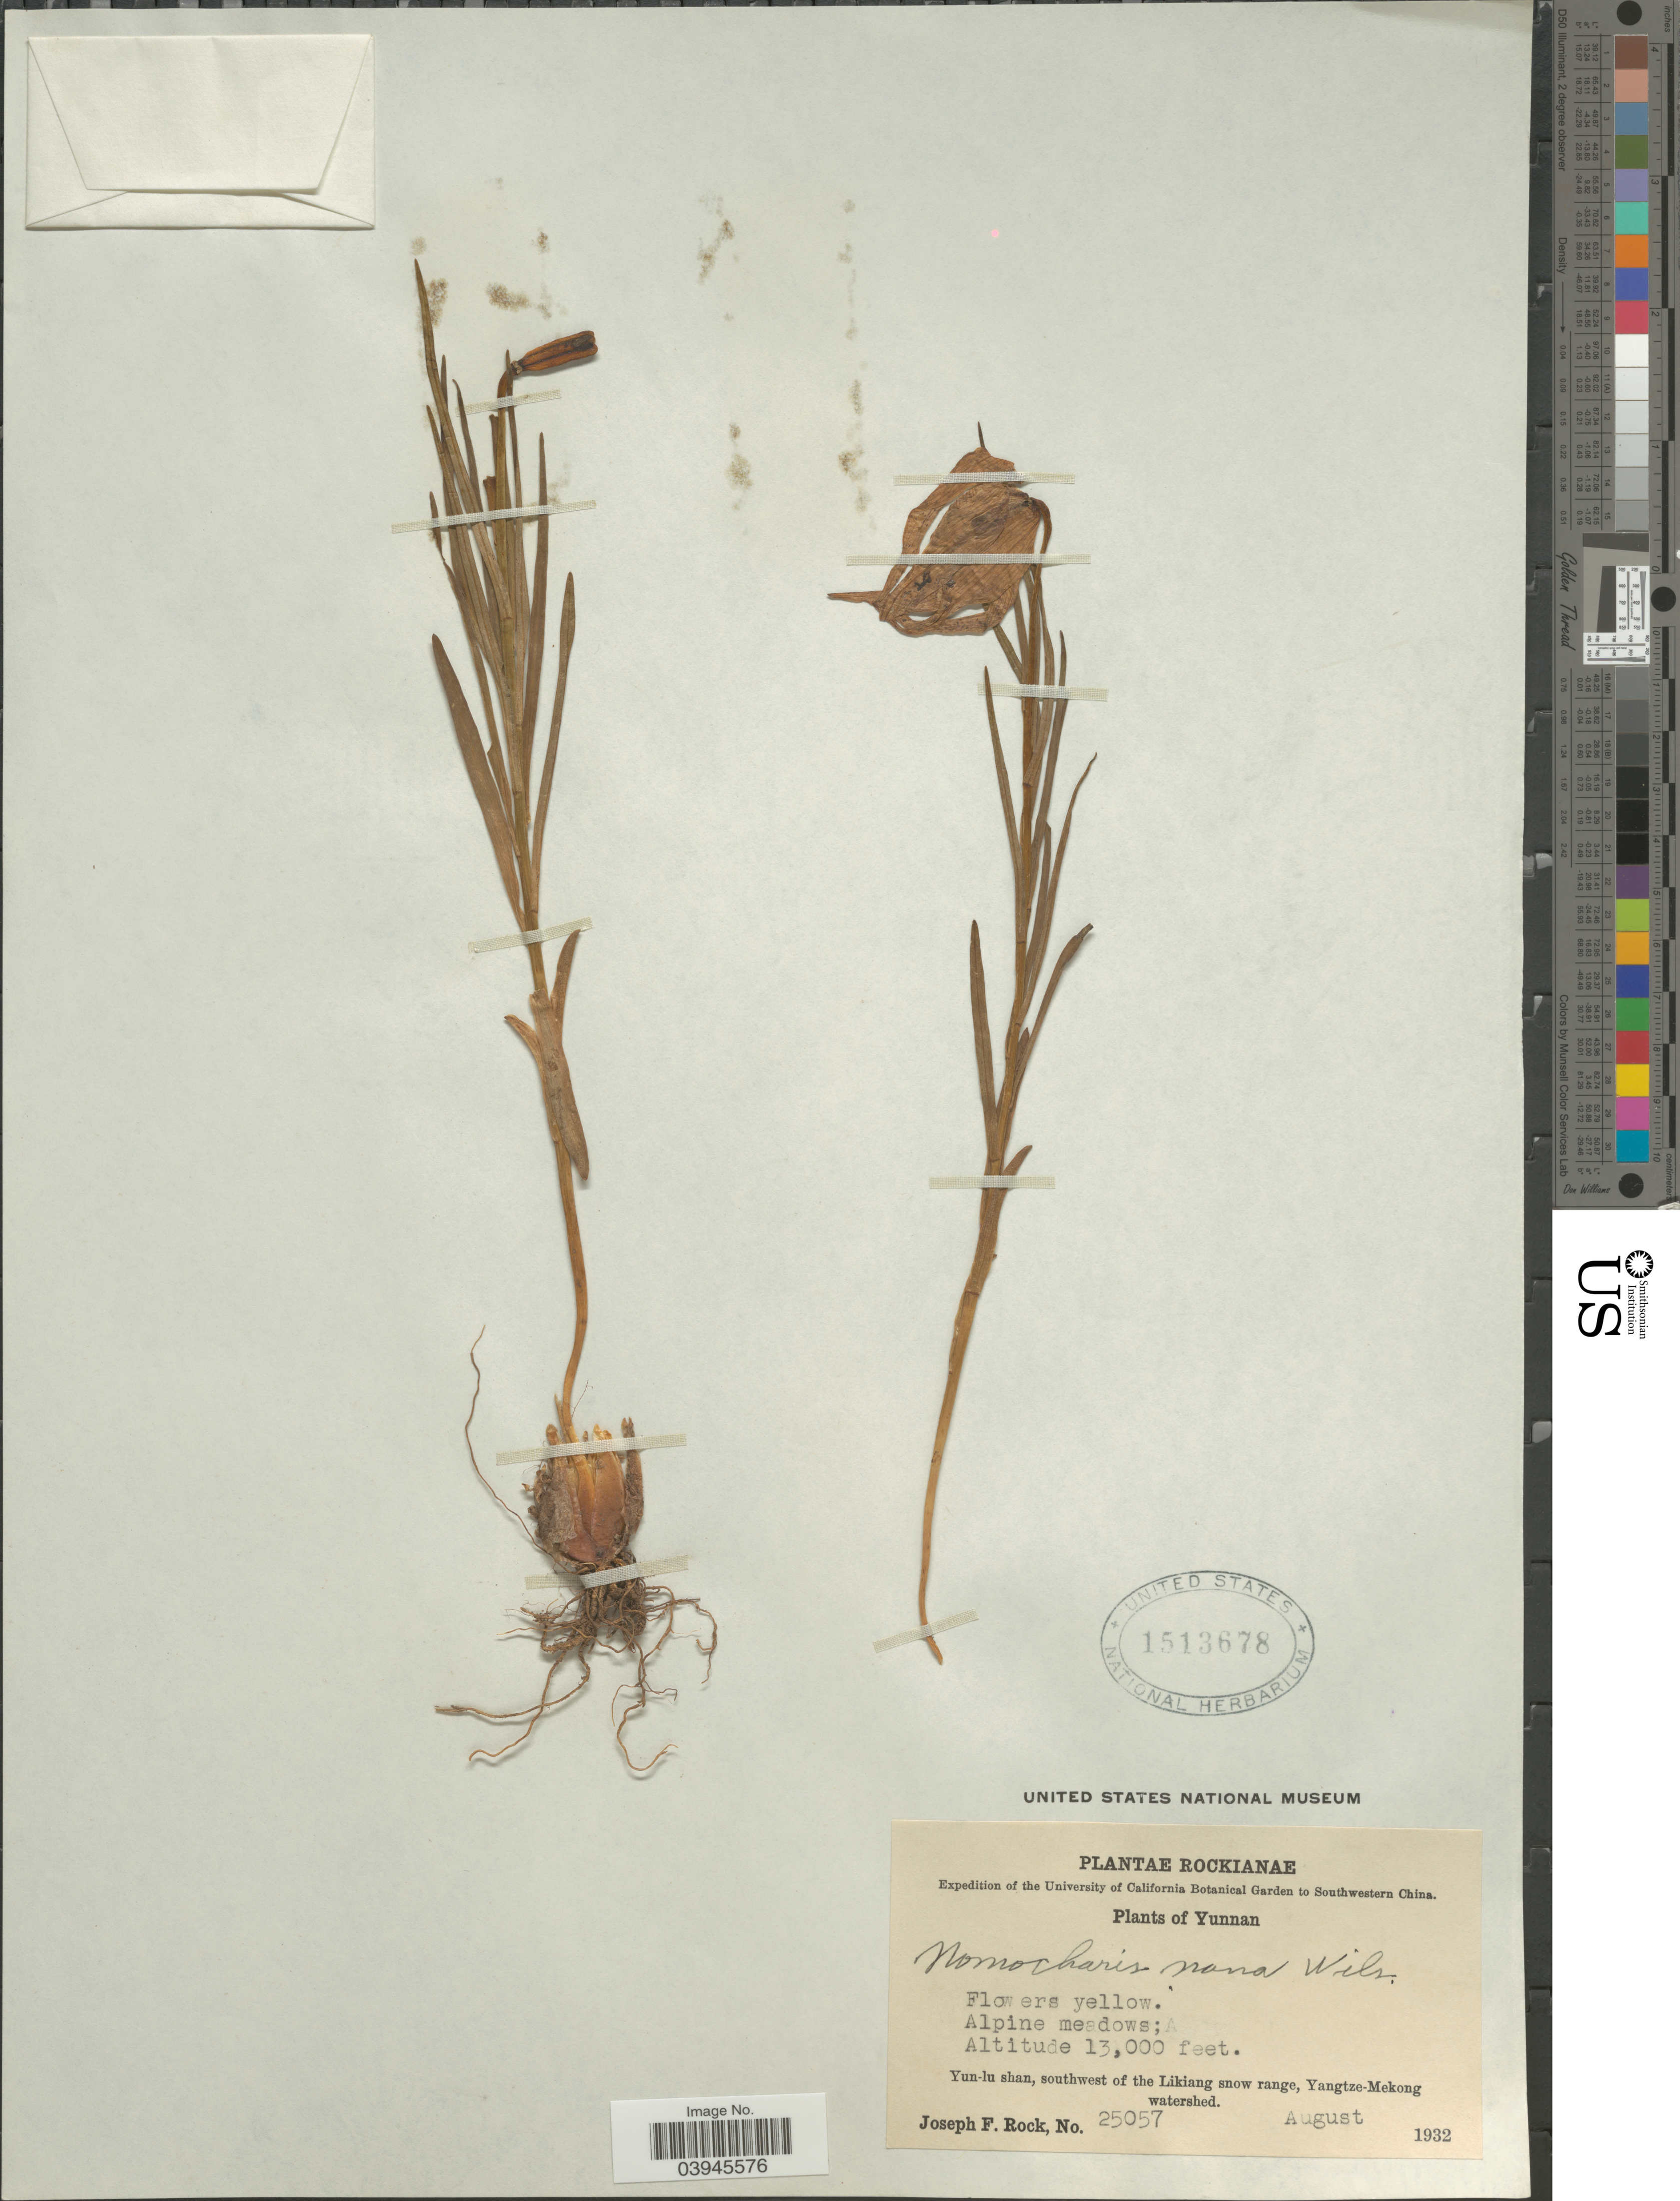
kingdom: Plantae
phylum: Tracheophyta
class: Liliopsida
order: Liliales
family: Liliaceae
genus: Lilium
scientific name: Lilium nanum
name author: Klotzsch & Garcke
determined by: Strong, Mark T., (BOT), Smithsonian Institution - National Museum of Natural History (UNITED STATES)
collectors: J. F. Rock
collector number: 25057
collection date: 1932-08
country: China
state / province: Yunnan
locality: Southwestern China. Yun-lu shan, southwest of the Likiang snow range, Yangtze-Mekong watershed.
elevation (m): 3962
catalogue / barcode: US 1513678